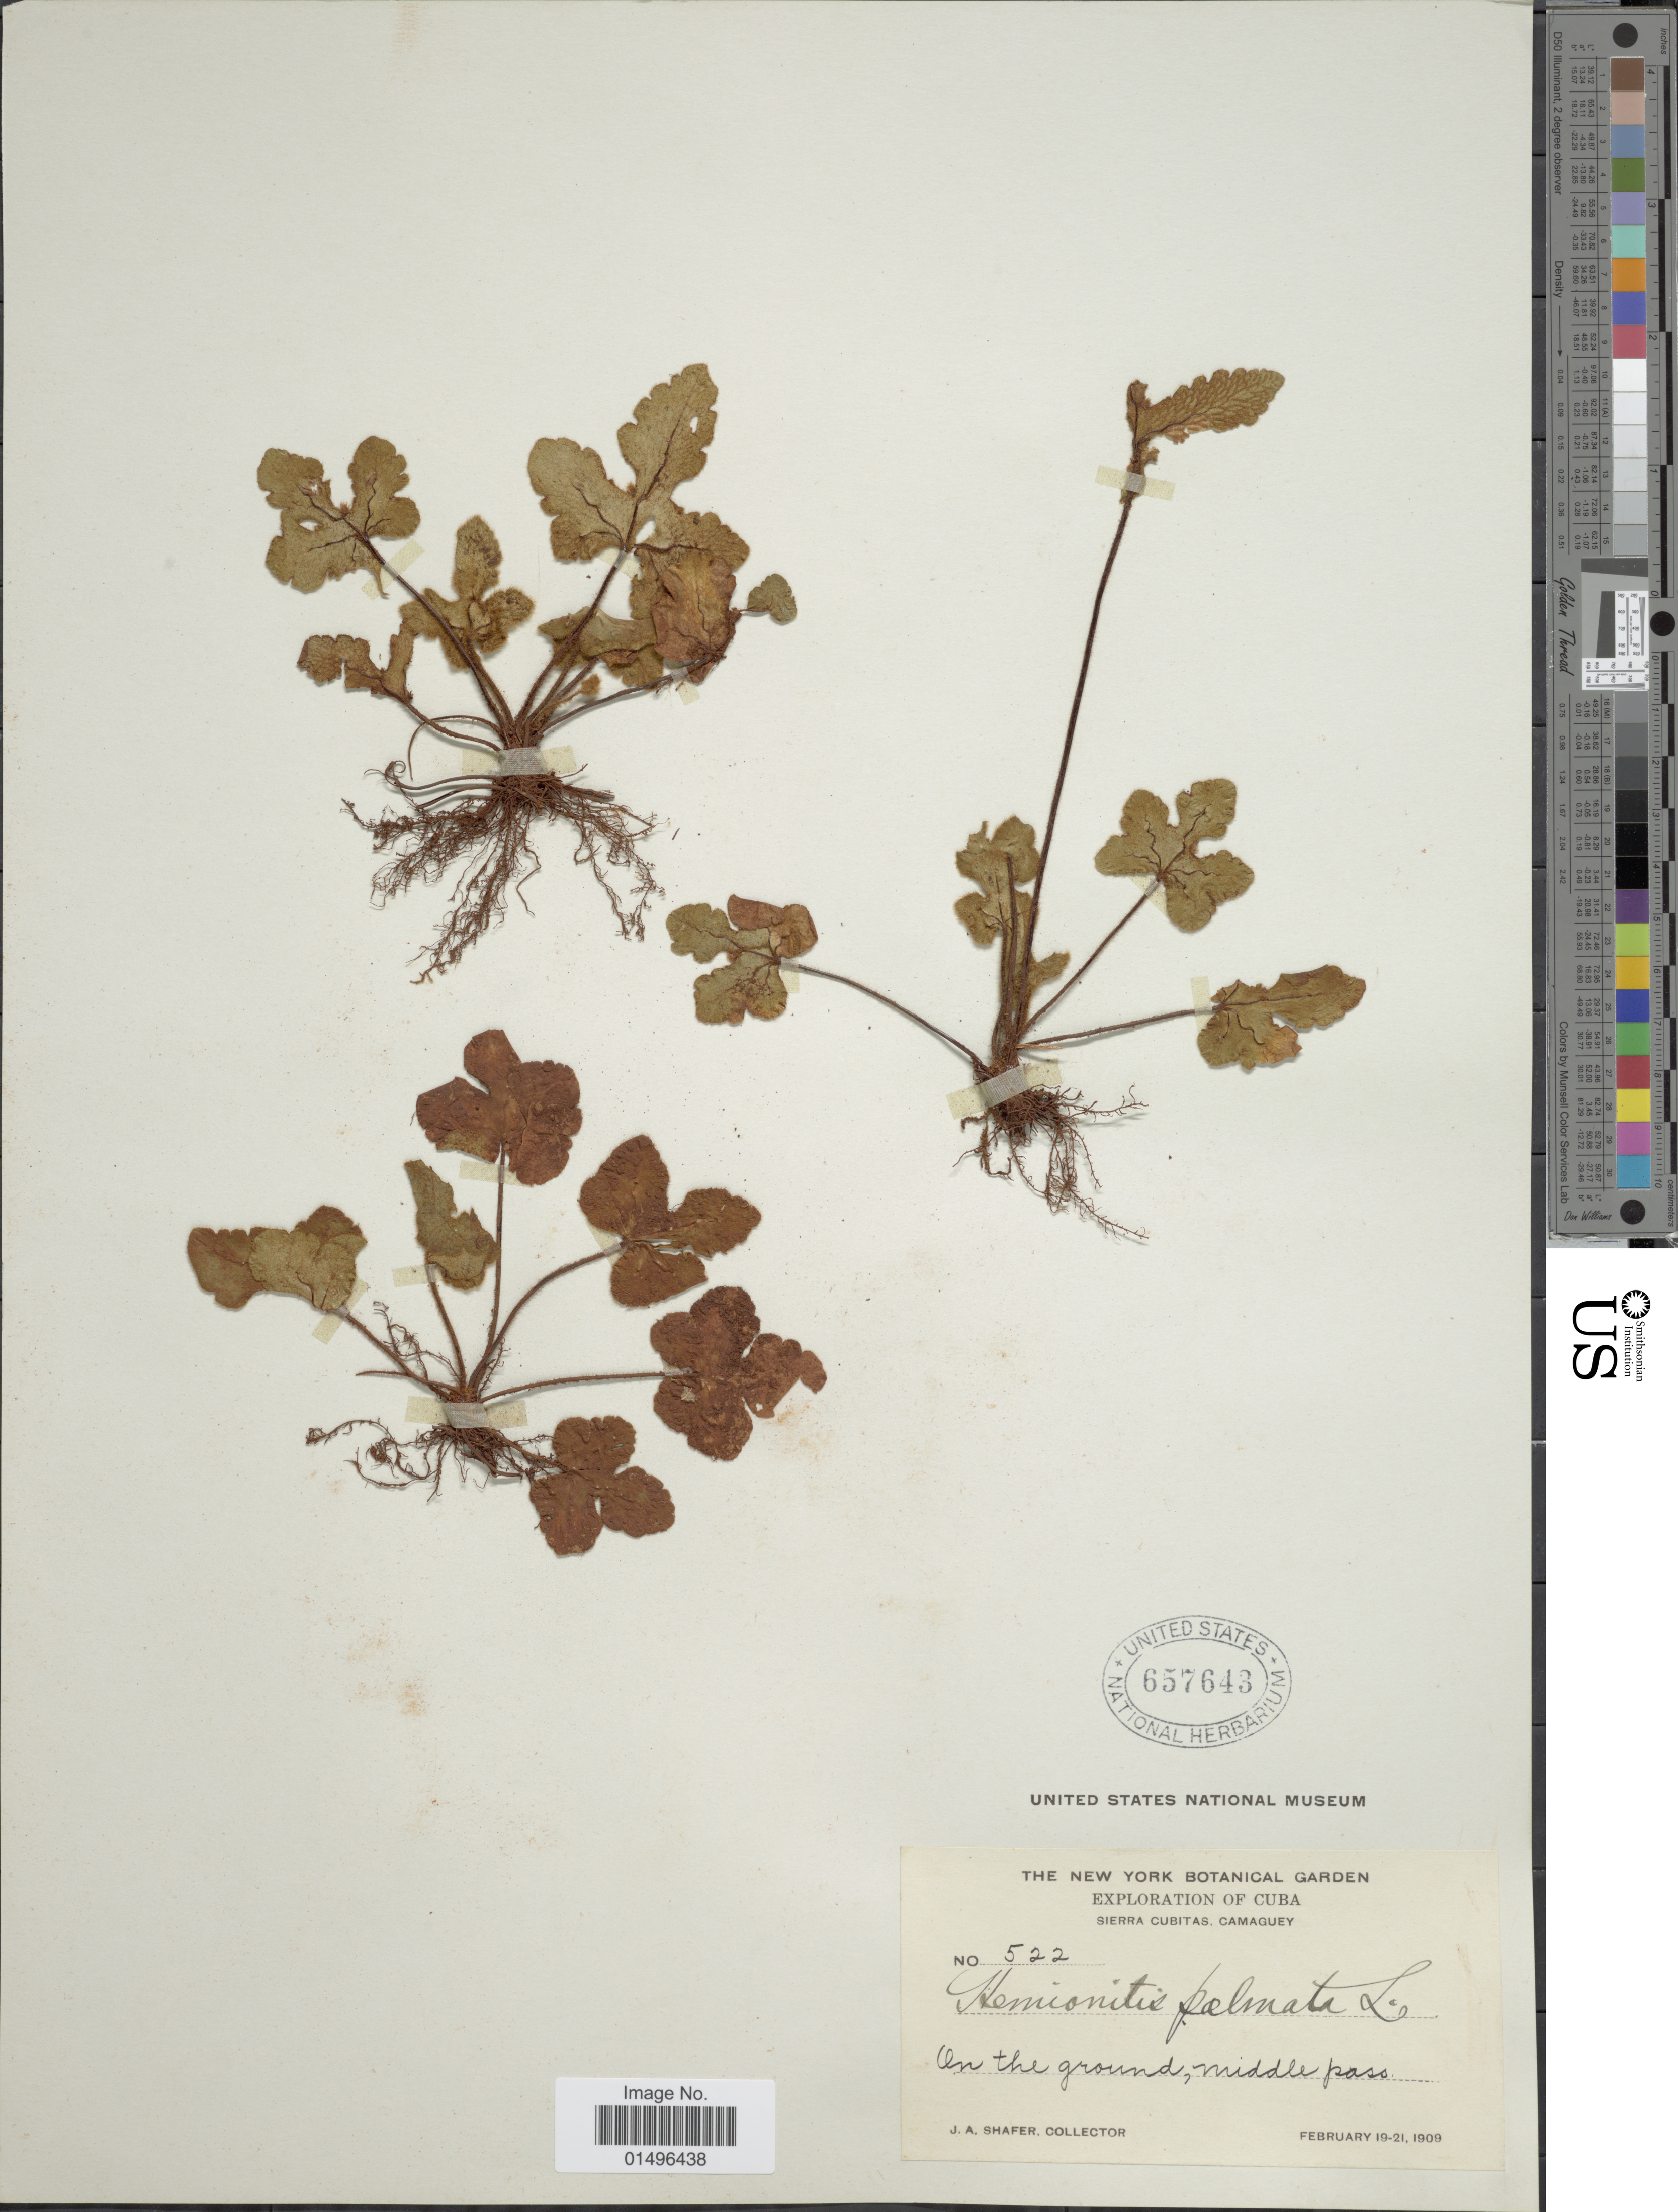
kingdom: Plantae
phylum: Tracheophyta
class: Polypodiopsida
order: Polypodiales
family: Pteridaceae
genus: Hemionitis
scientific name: Hemionitis palmata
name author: L.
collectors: J. A. Shafer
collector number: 522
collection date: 1909-02-19/1909-02-21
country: Cuba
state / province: Camagüey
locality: Cuba, Sierra Cubitas, on the ground, middle pass.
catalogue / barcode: US 657643